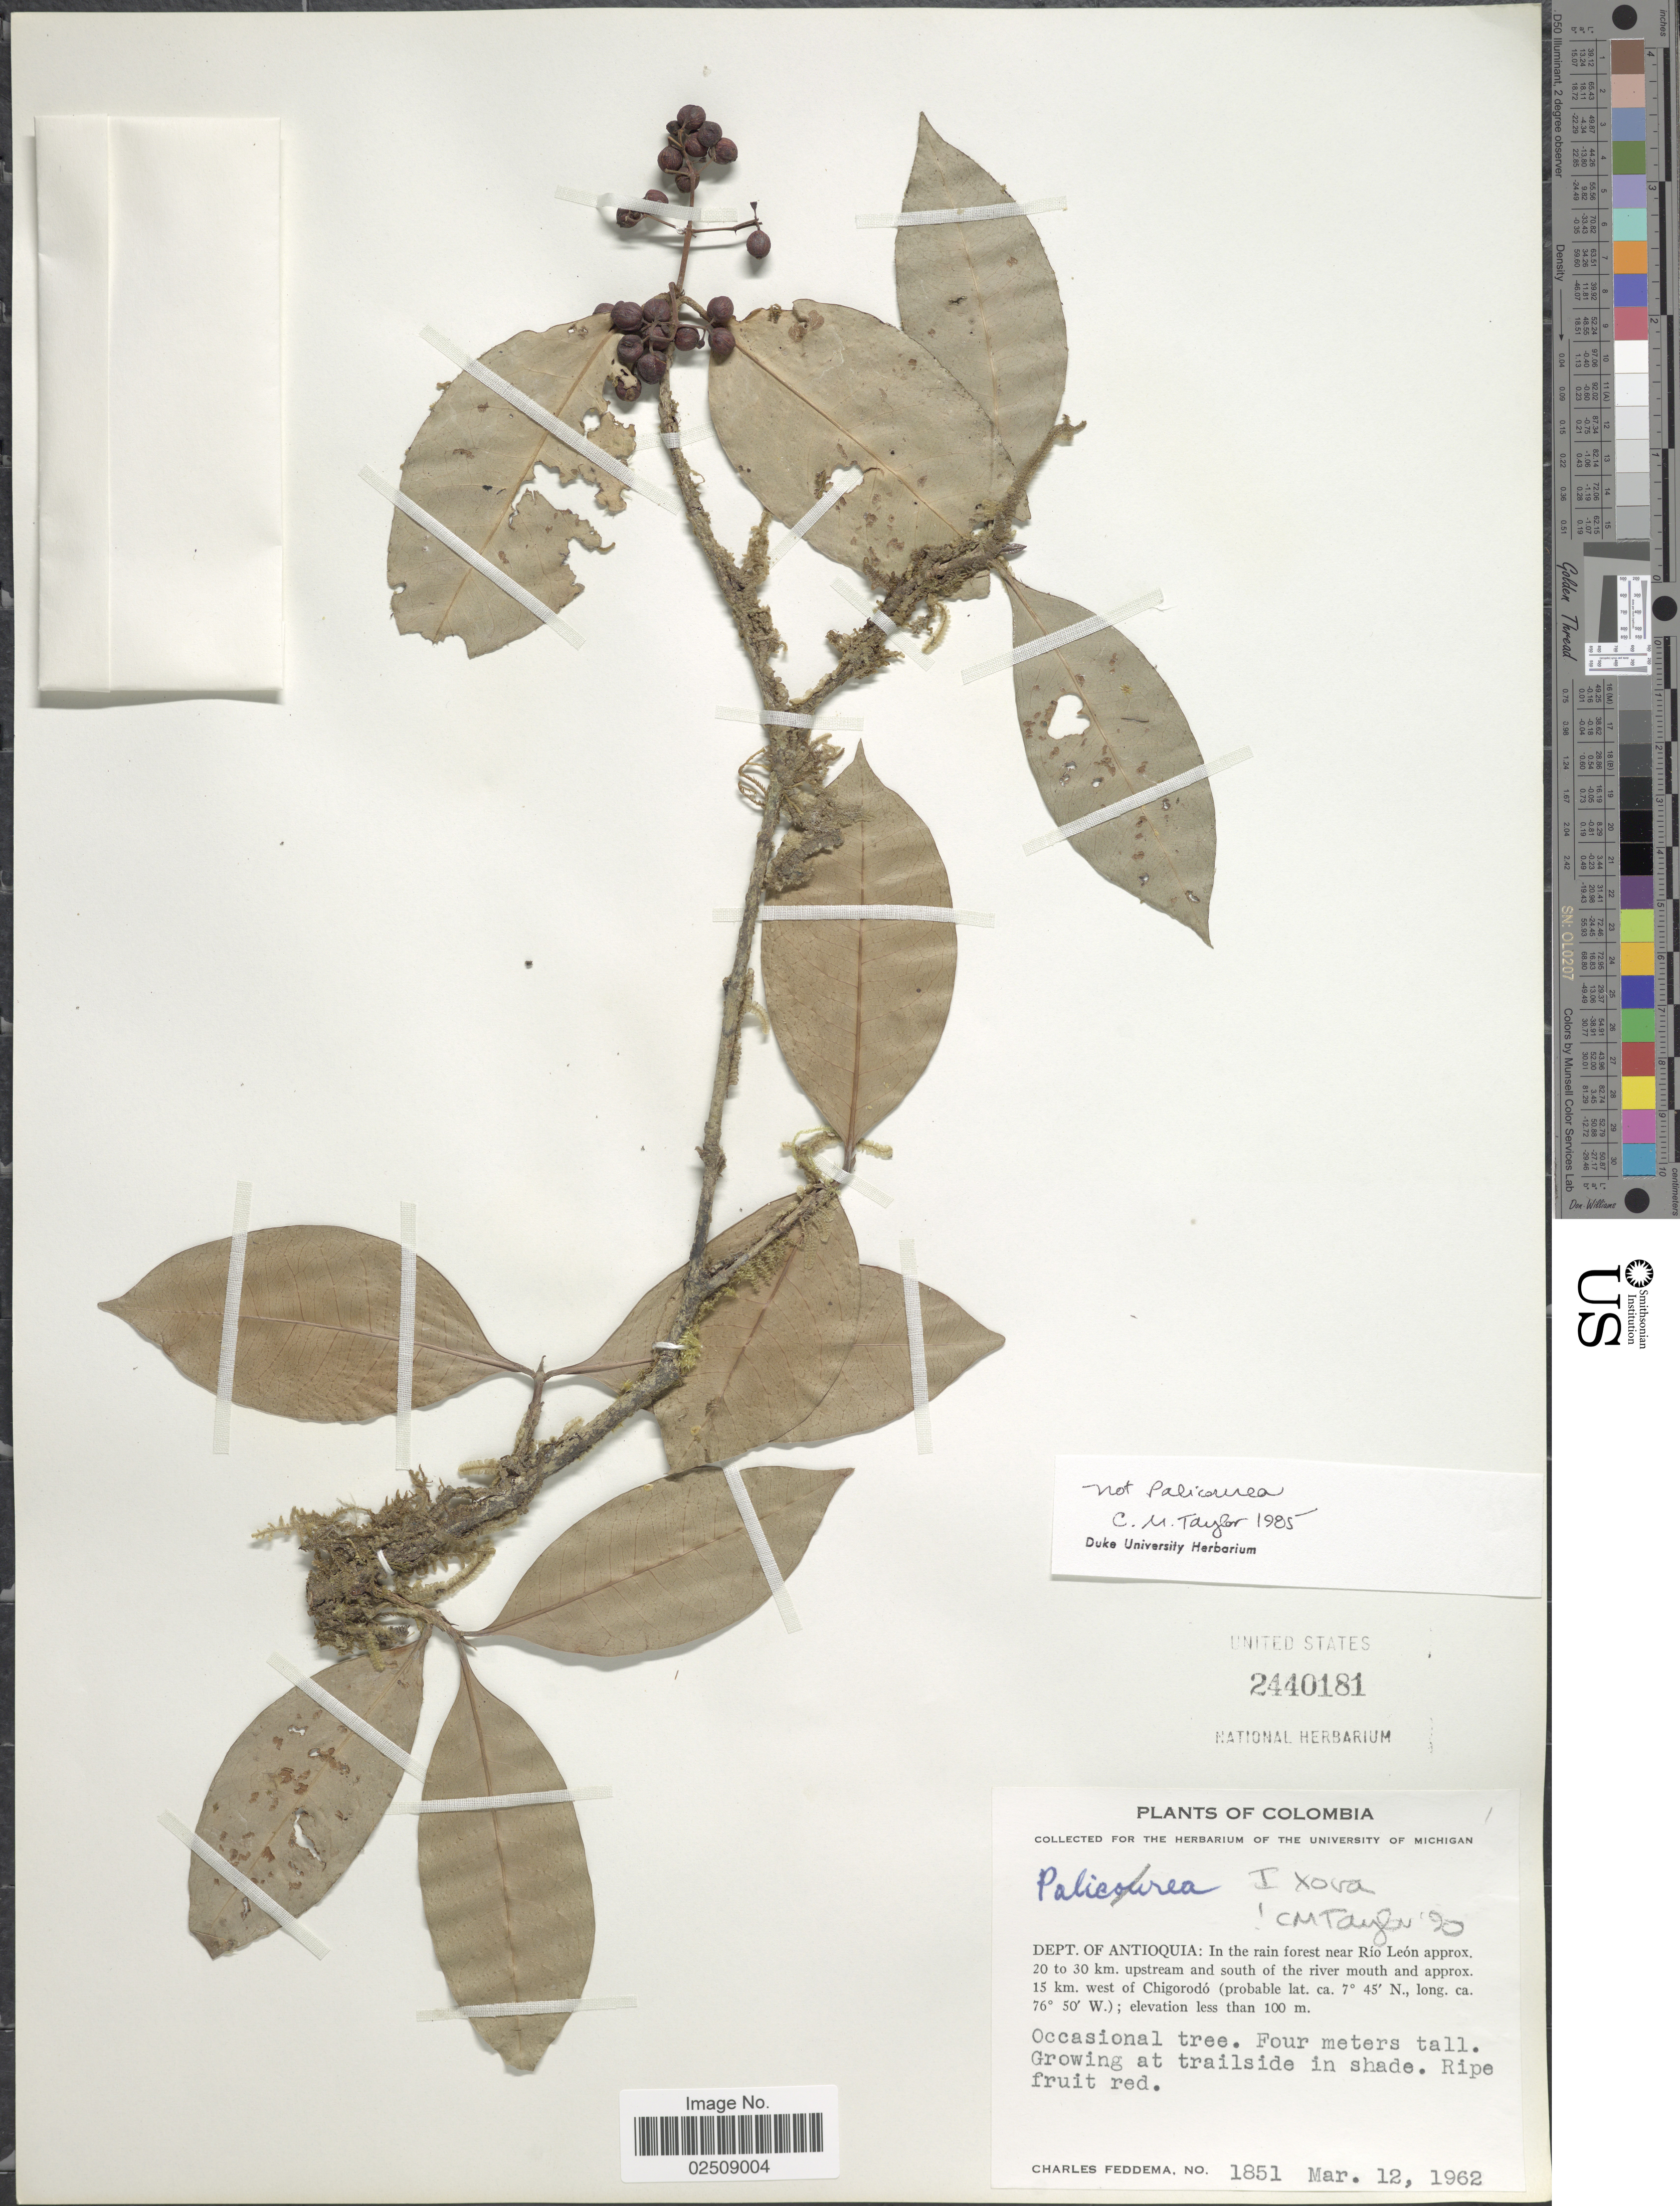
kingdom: Plantae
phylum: Tracheophyta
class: Magnoliopsida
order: Gentianales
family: Rubiaceae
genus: Ixora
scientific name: Ixora sp.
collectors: C. Feddema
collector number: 1851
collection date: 1962-03-12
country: Colombia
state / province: Antioquia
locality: Dept. of Antioquia: In the rain forest near Rio Leon approx. 20 to 30 km. upstream and south of the river mouth and approx. 15 km. west of Chigorodo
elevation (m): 100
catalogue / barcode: US 2440181